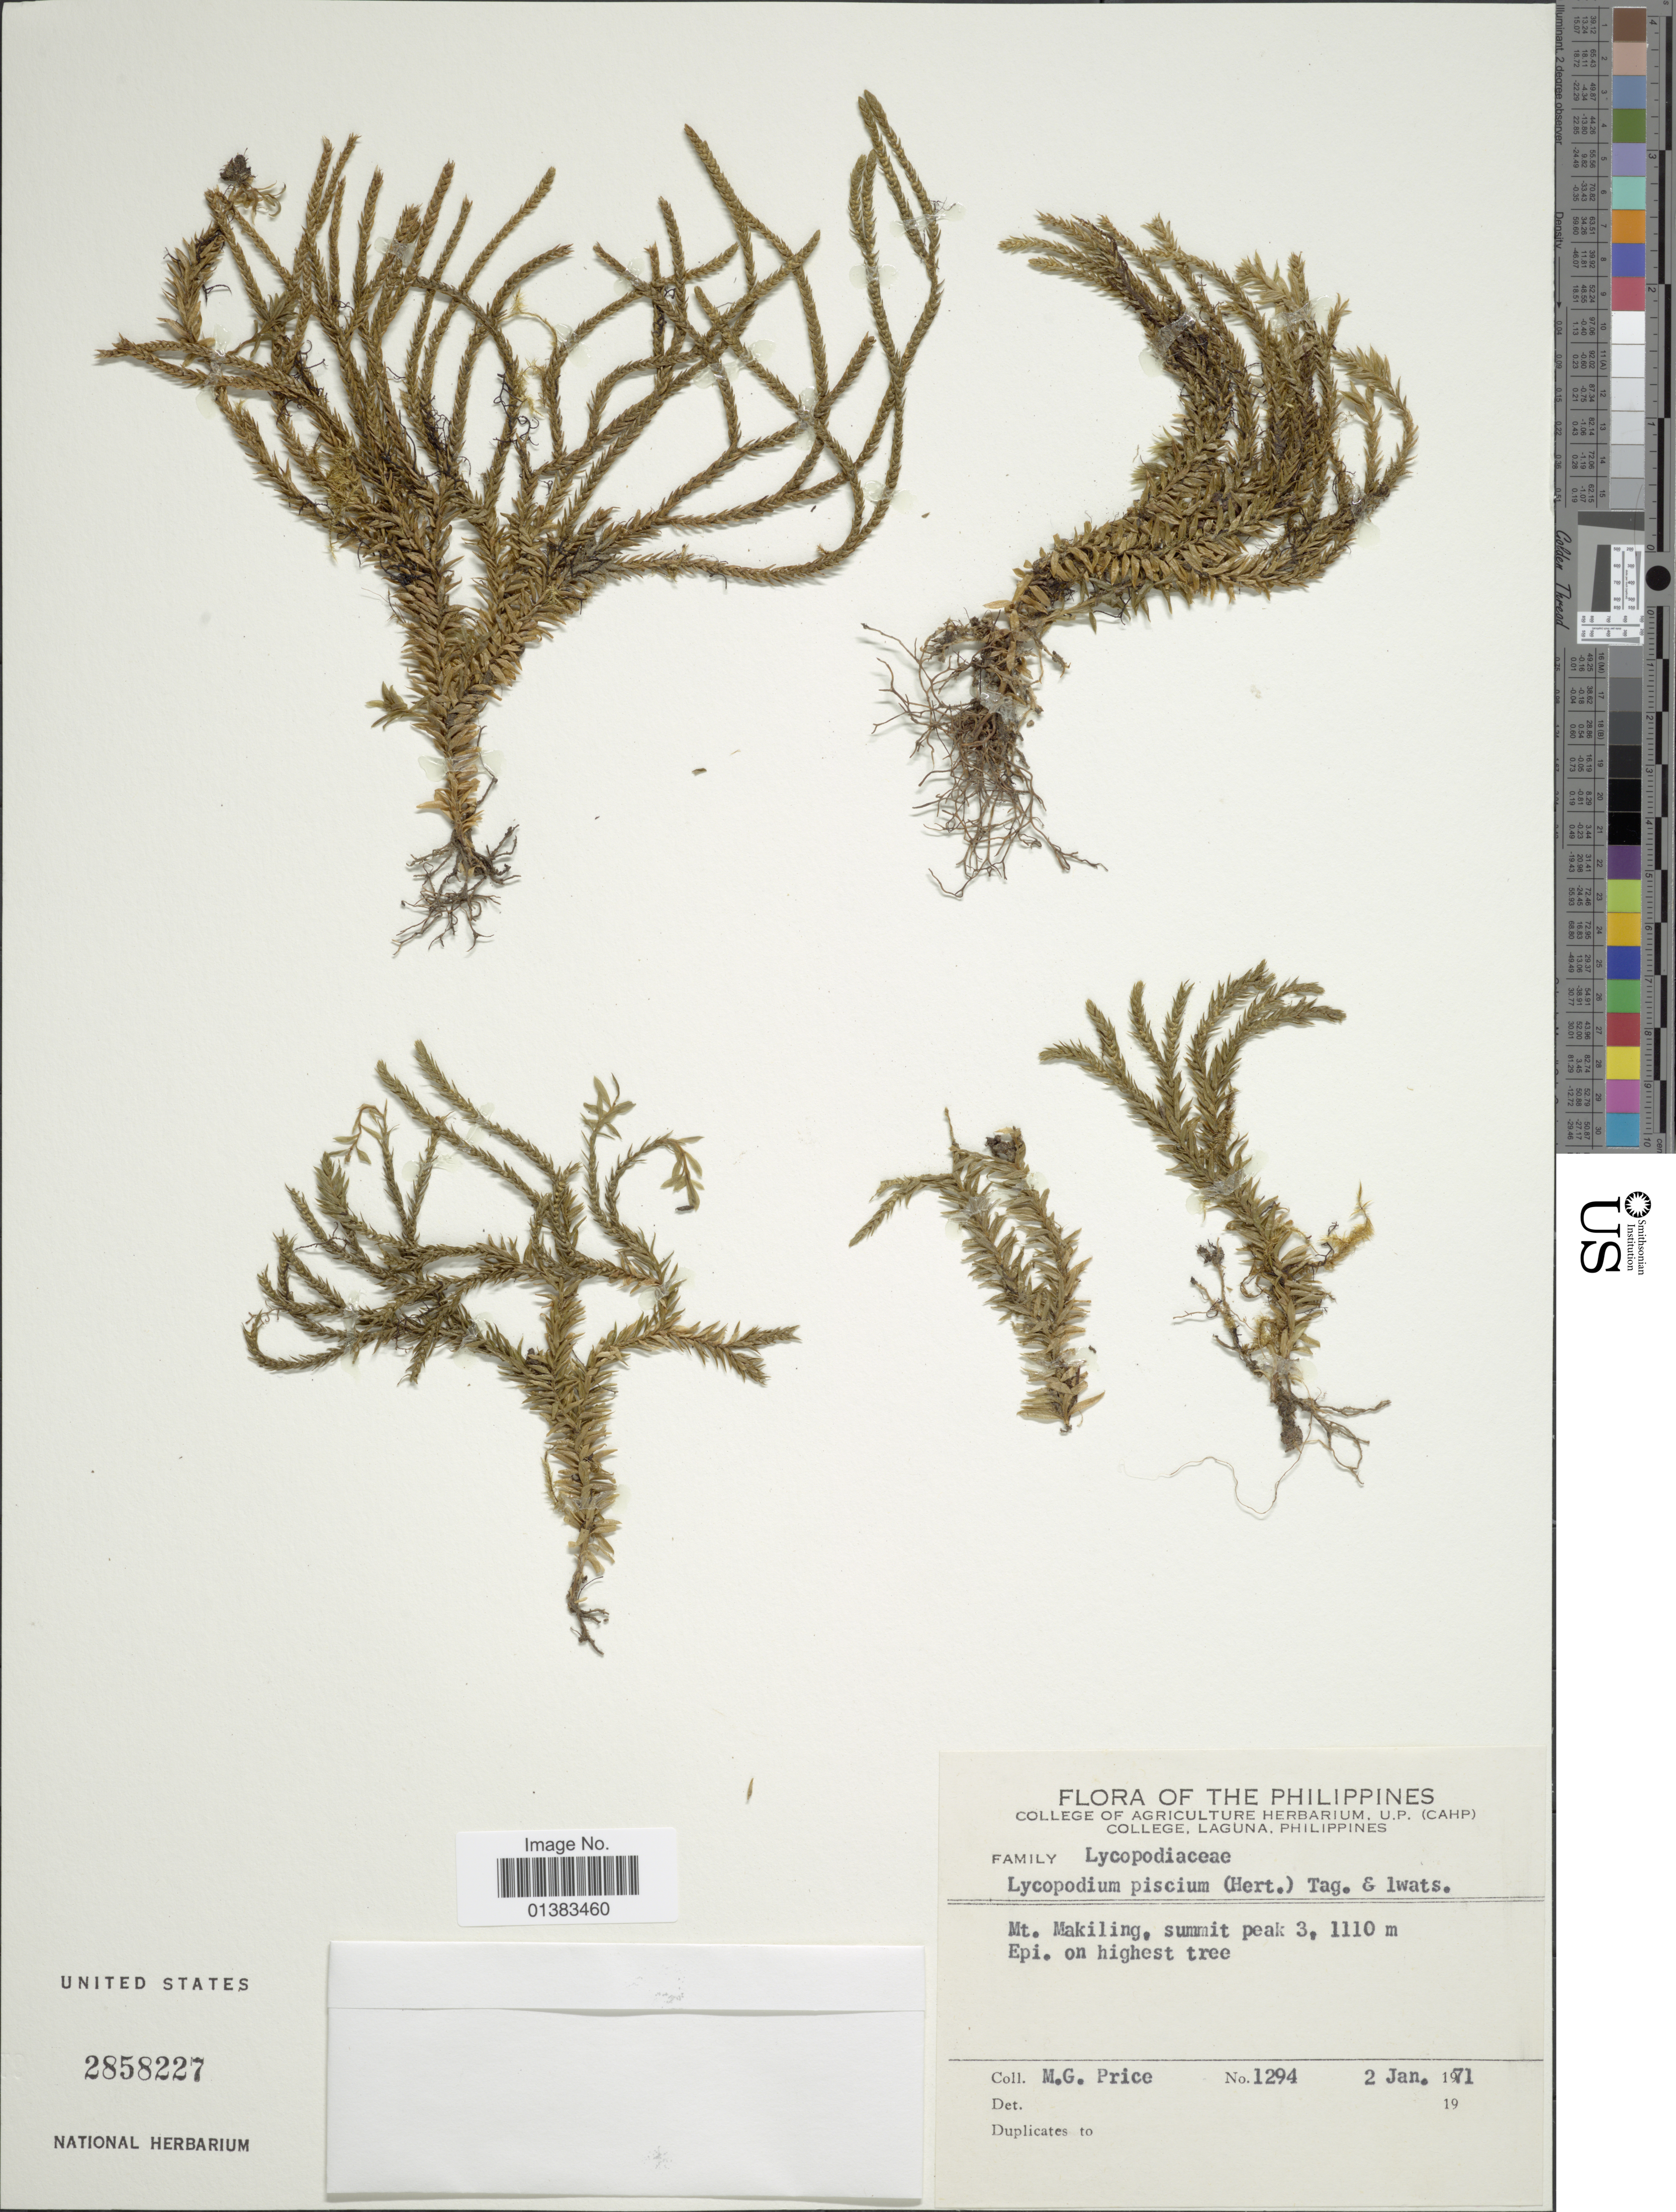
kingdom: Plantae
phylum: Tracheophyta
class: Lycopodiopsida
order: Lycopodiales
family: Lycopodiaceae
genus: Phlegmariurus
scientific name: Phlegmariurus proliferus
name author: (Blume) A. R. Field & Bostock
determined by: Field, A. R.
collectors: M. G. Price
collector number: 1294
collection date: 1971-01-02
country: Philippines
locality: Mt. Makiling, summit peak 3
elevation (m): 1110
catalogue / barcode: US 2858227